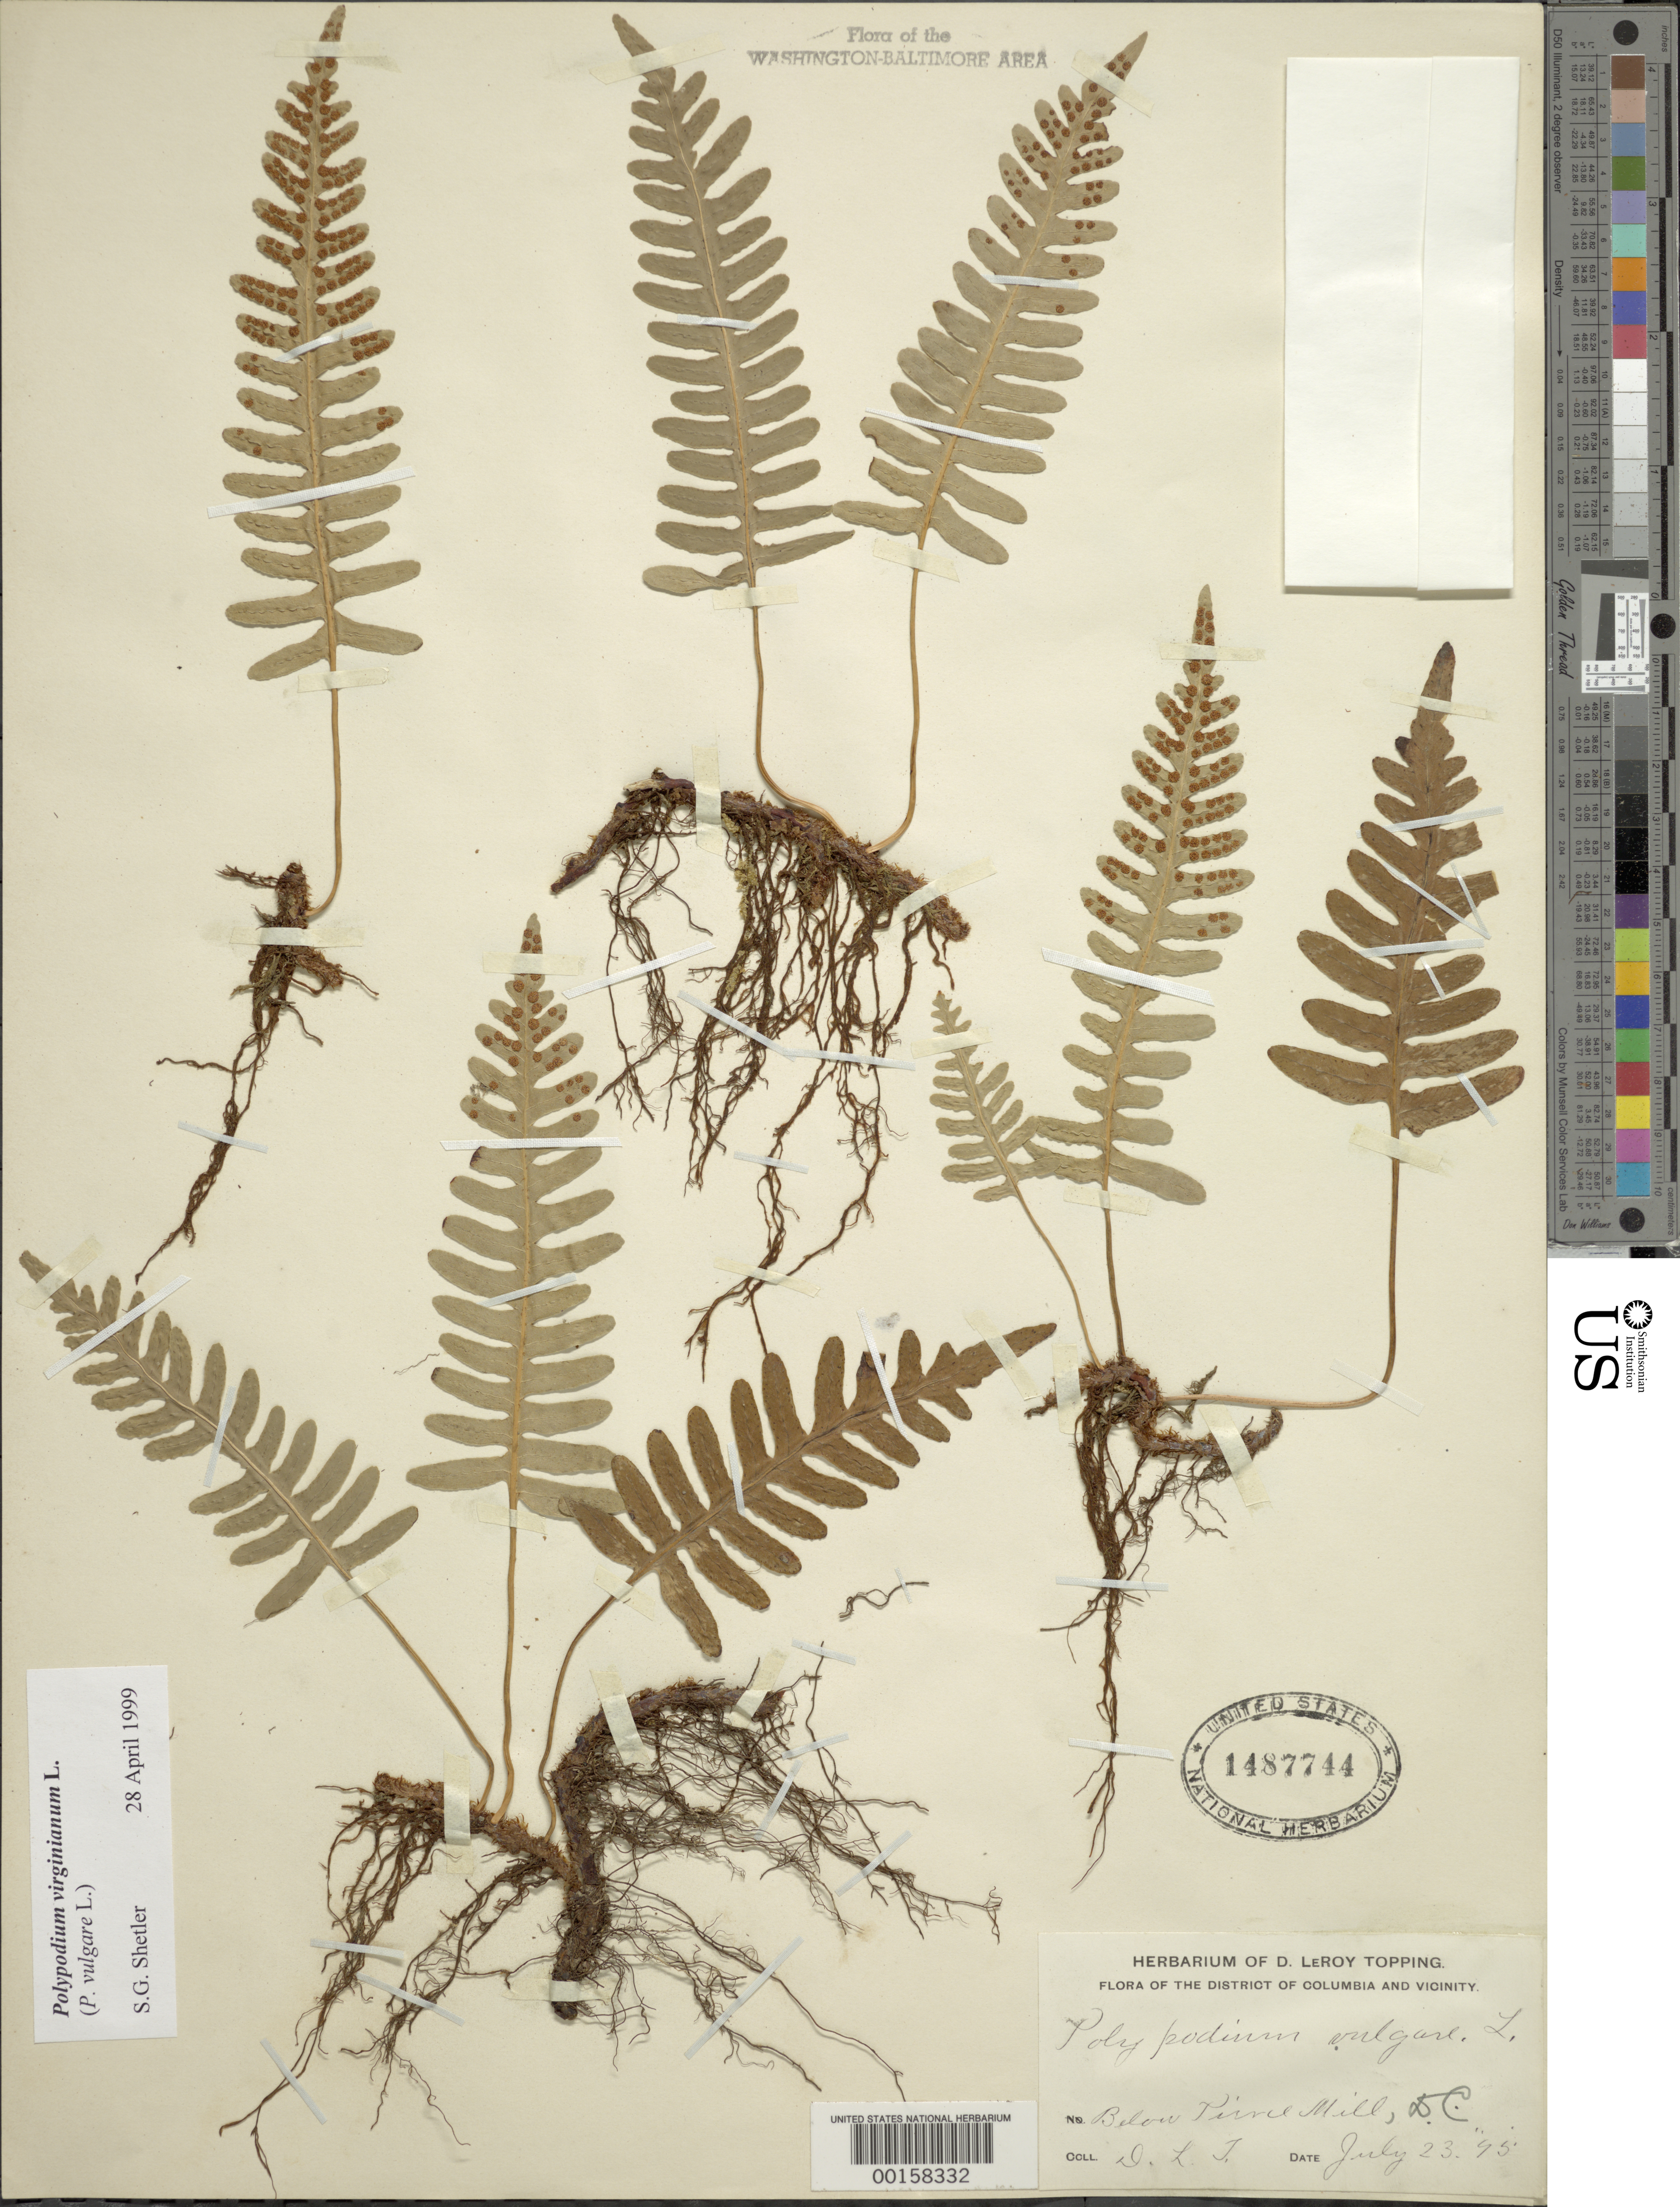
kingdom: Plantae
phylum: Tracheophyta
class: Polypodiopsida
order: Polypodiales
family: Polypodiaceae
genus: Polypodium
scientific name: Polypodium virginianum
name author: L.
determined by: Shetler, Stanwyn G., (US), NMNH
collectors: D. L. Topping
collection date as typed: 23 Jul 1895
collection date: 1895-07-23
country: United States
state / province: District of Columbia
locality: Below Pierce Mill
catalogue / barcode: US 1487744